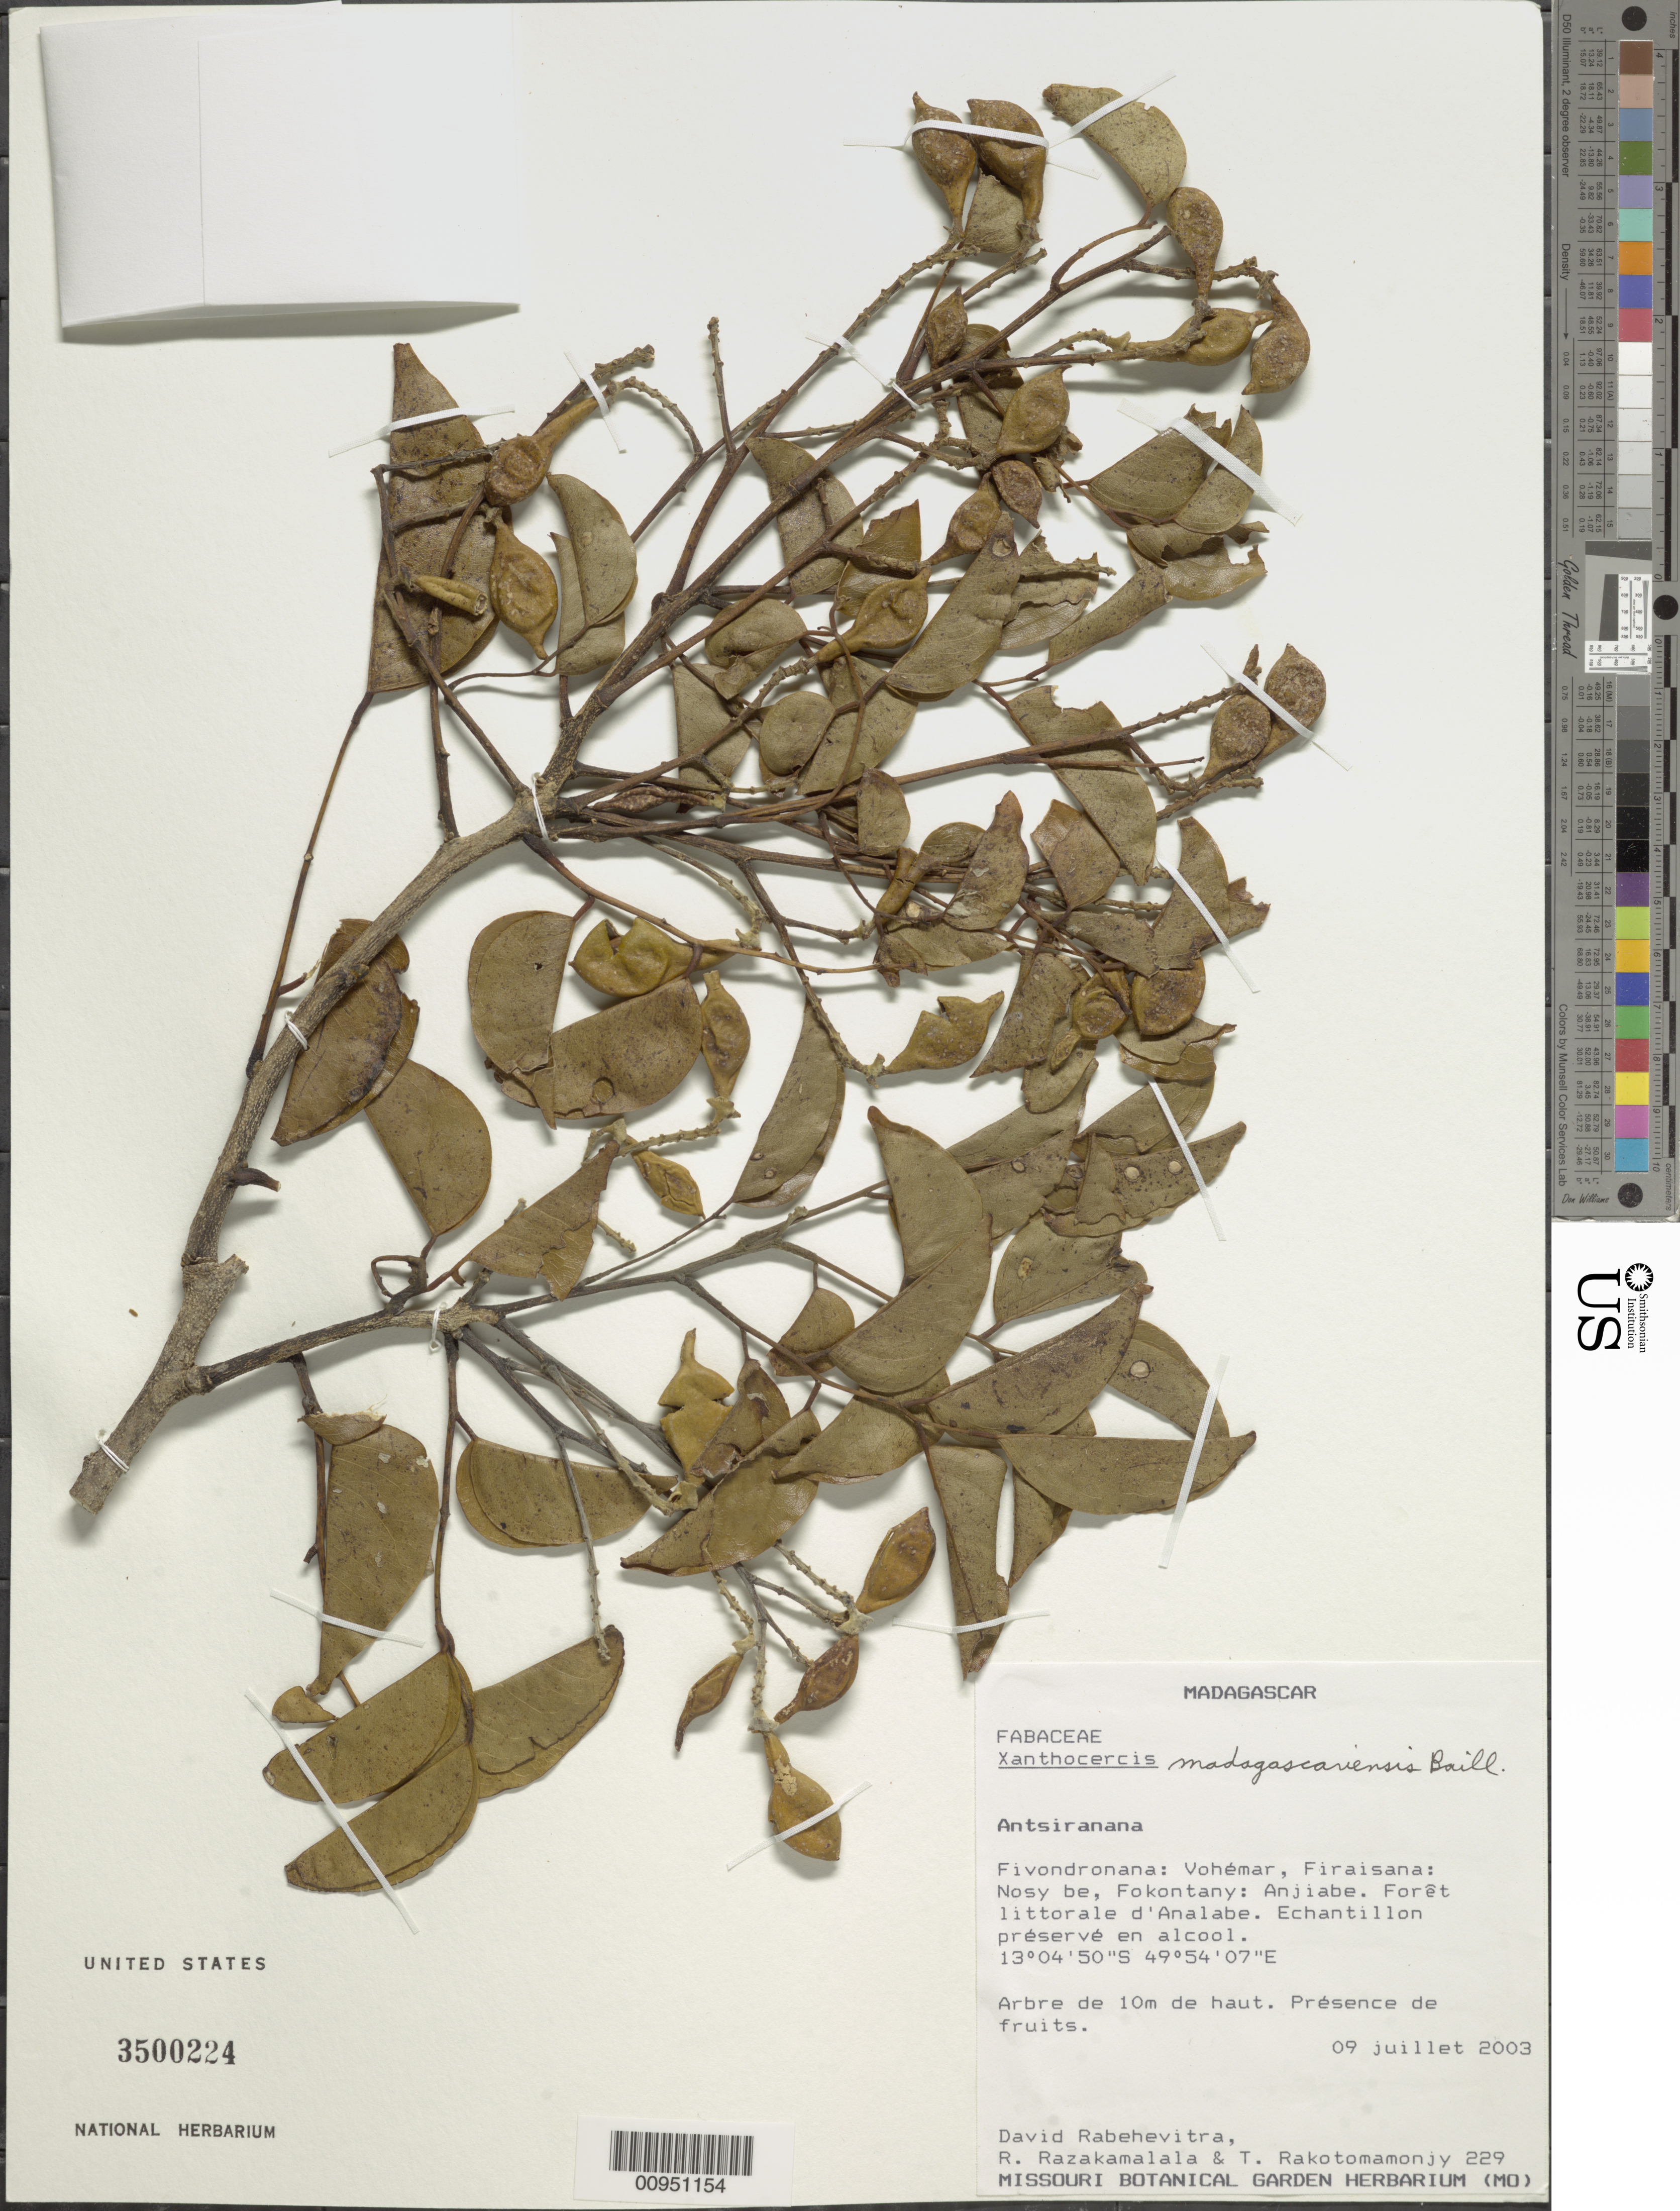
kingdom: Plantae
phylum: Tracheophyta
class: Magnoliopsida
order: Fabales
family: Fabaceae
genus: Xanthocercis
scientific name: Xanthocercis madagascariensis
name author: Baill.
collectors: D. Rabehevitra, R. Razakamalala & T. Rakotomamonjy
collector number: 229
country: Madagascar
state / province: Sava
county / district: Vohémar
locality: Fivondronana, Vohemar, Firaisana, Nosy be, Fokontany, Anjiabe, Foret loittorale de Analabe. [INTERPRETTED: Nosibe]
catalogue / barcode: US 3500224